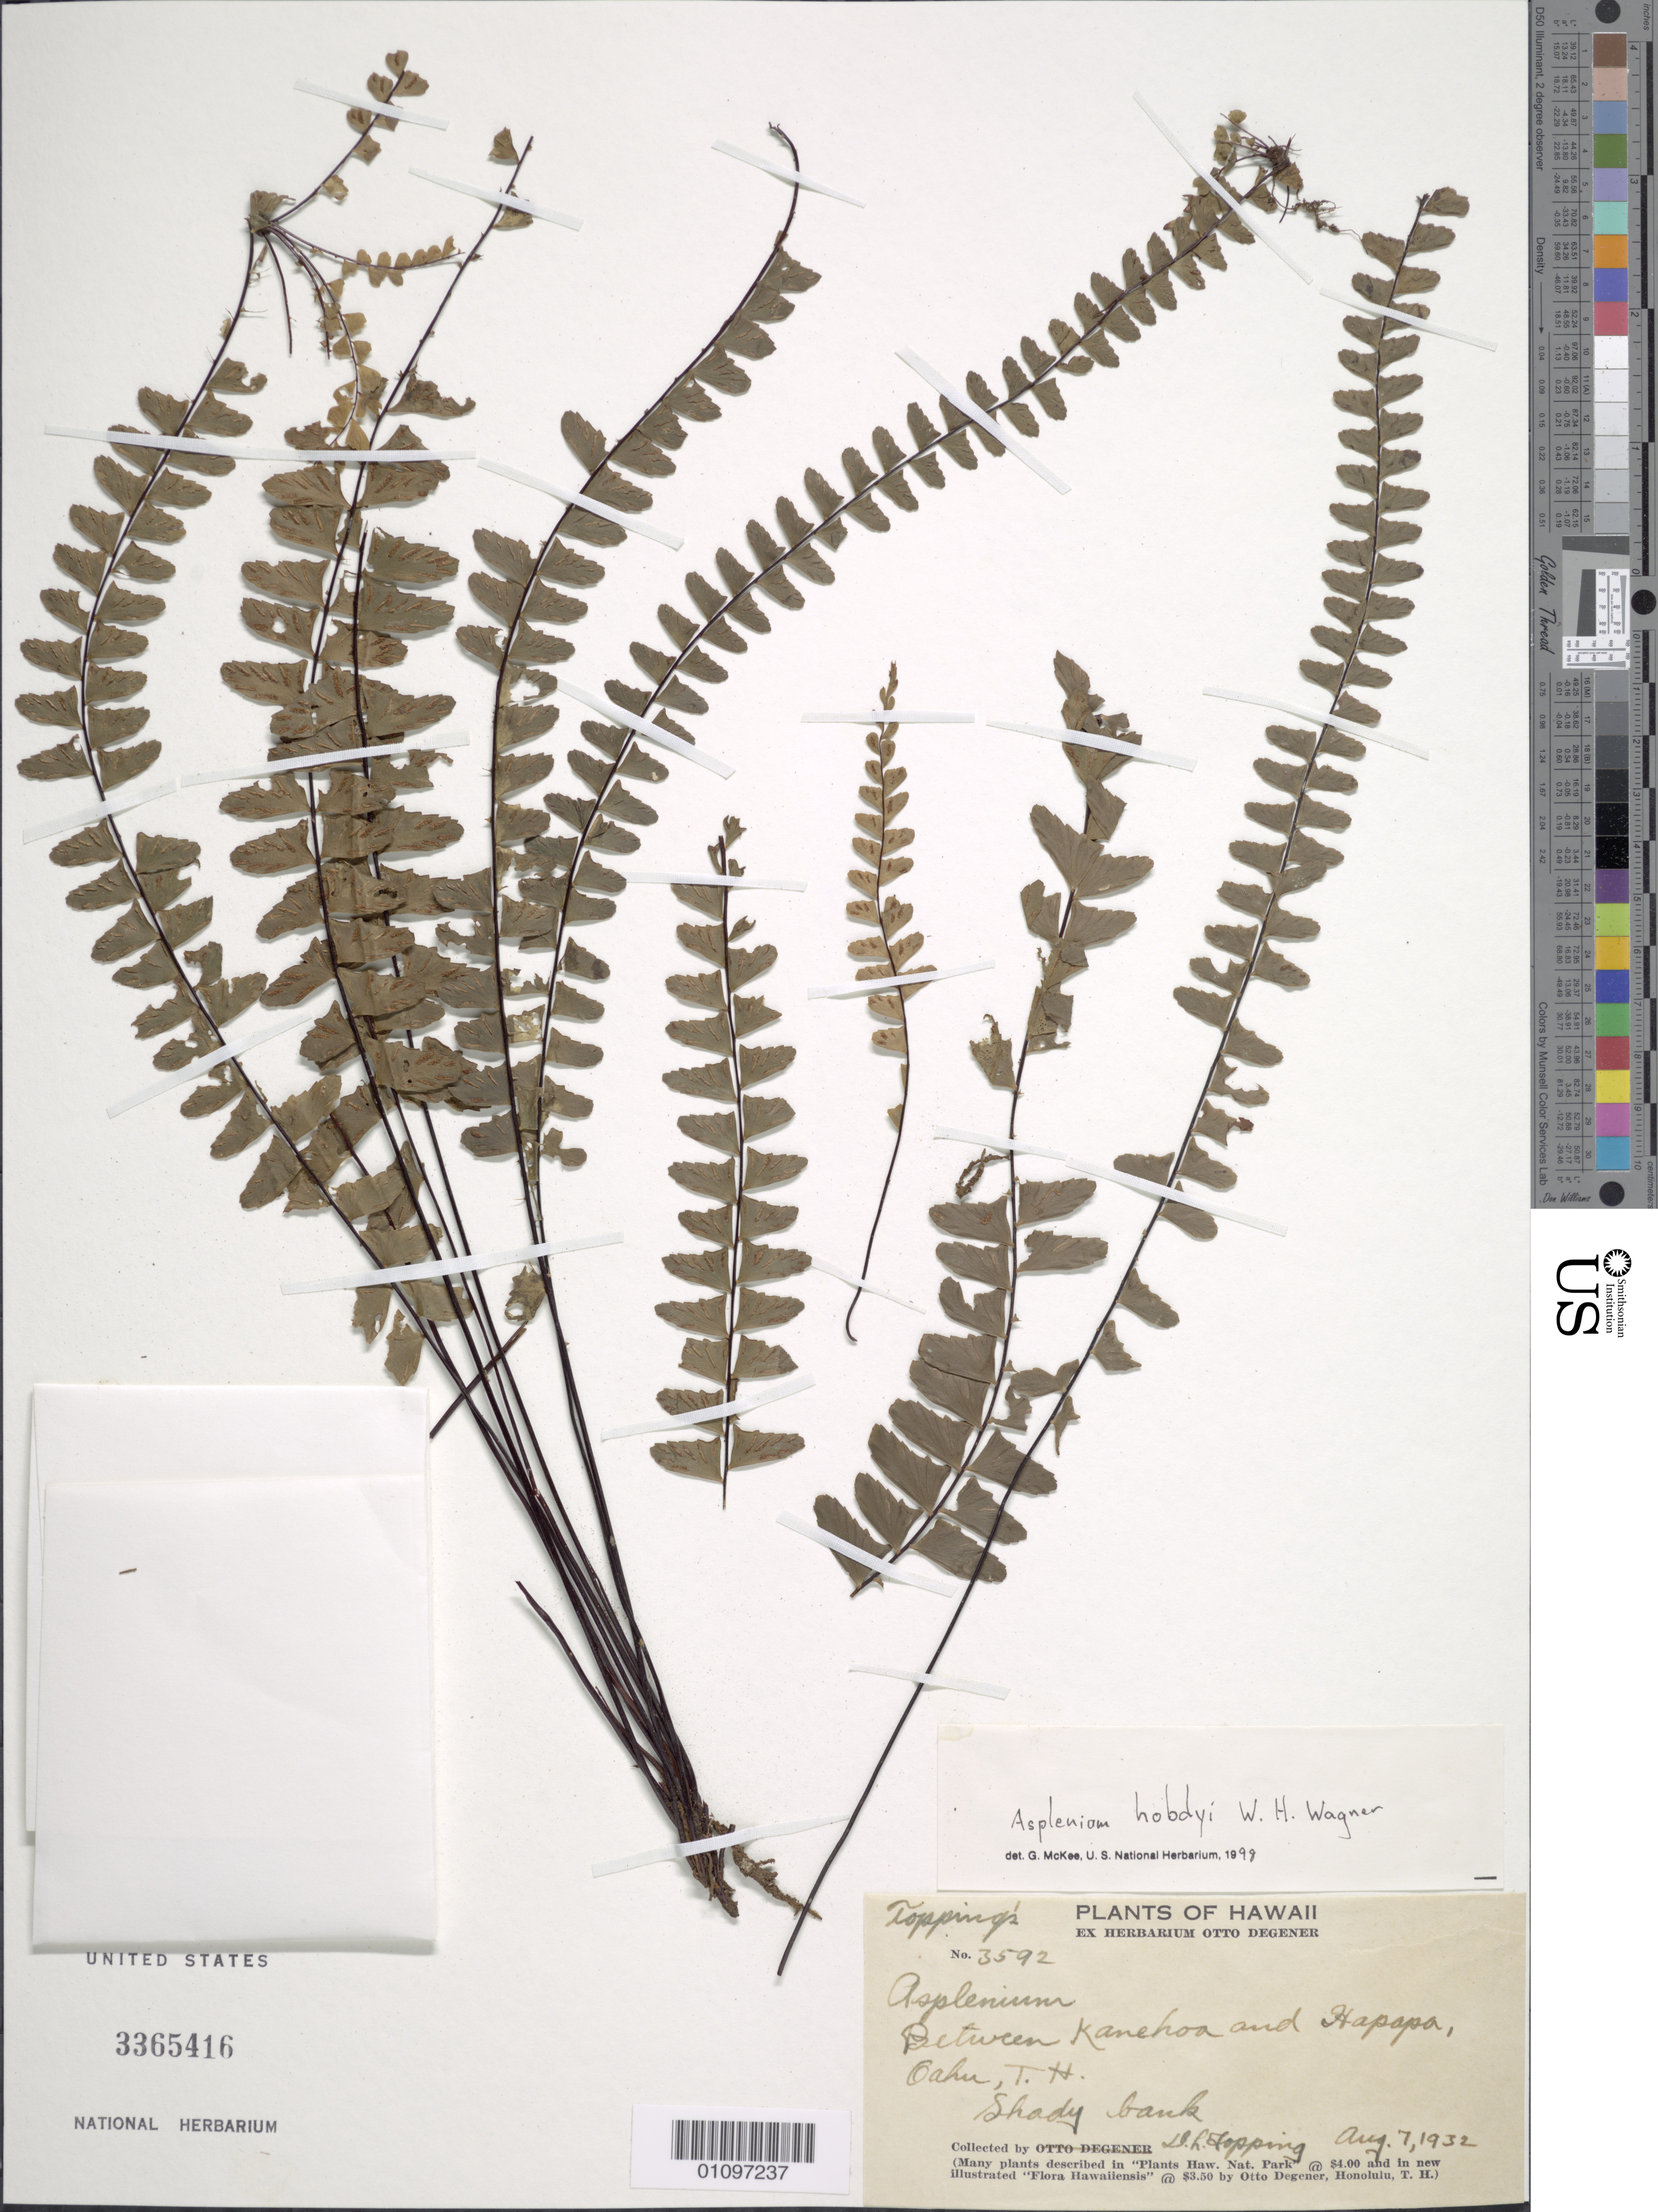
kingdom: Plantae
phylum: Tracheophyta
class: Polypodiopsida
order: Polypodiales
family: Aspleniaceae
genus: Asplenium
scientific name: Asplenium hobdyi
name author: W.H. Wagner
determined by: McKee, Greg B.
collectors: D. L. Topping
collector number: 3592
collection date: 1932-08-07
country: United States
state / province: Hawaii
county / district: Honolulu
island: Oahu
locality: Between Kanehoa and Hapapa, Oahu, T.H.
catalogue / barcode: US 3365416